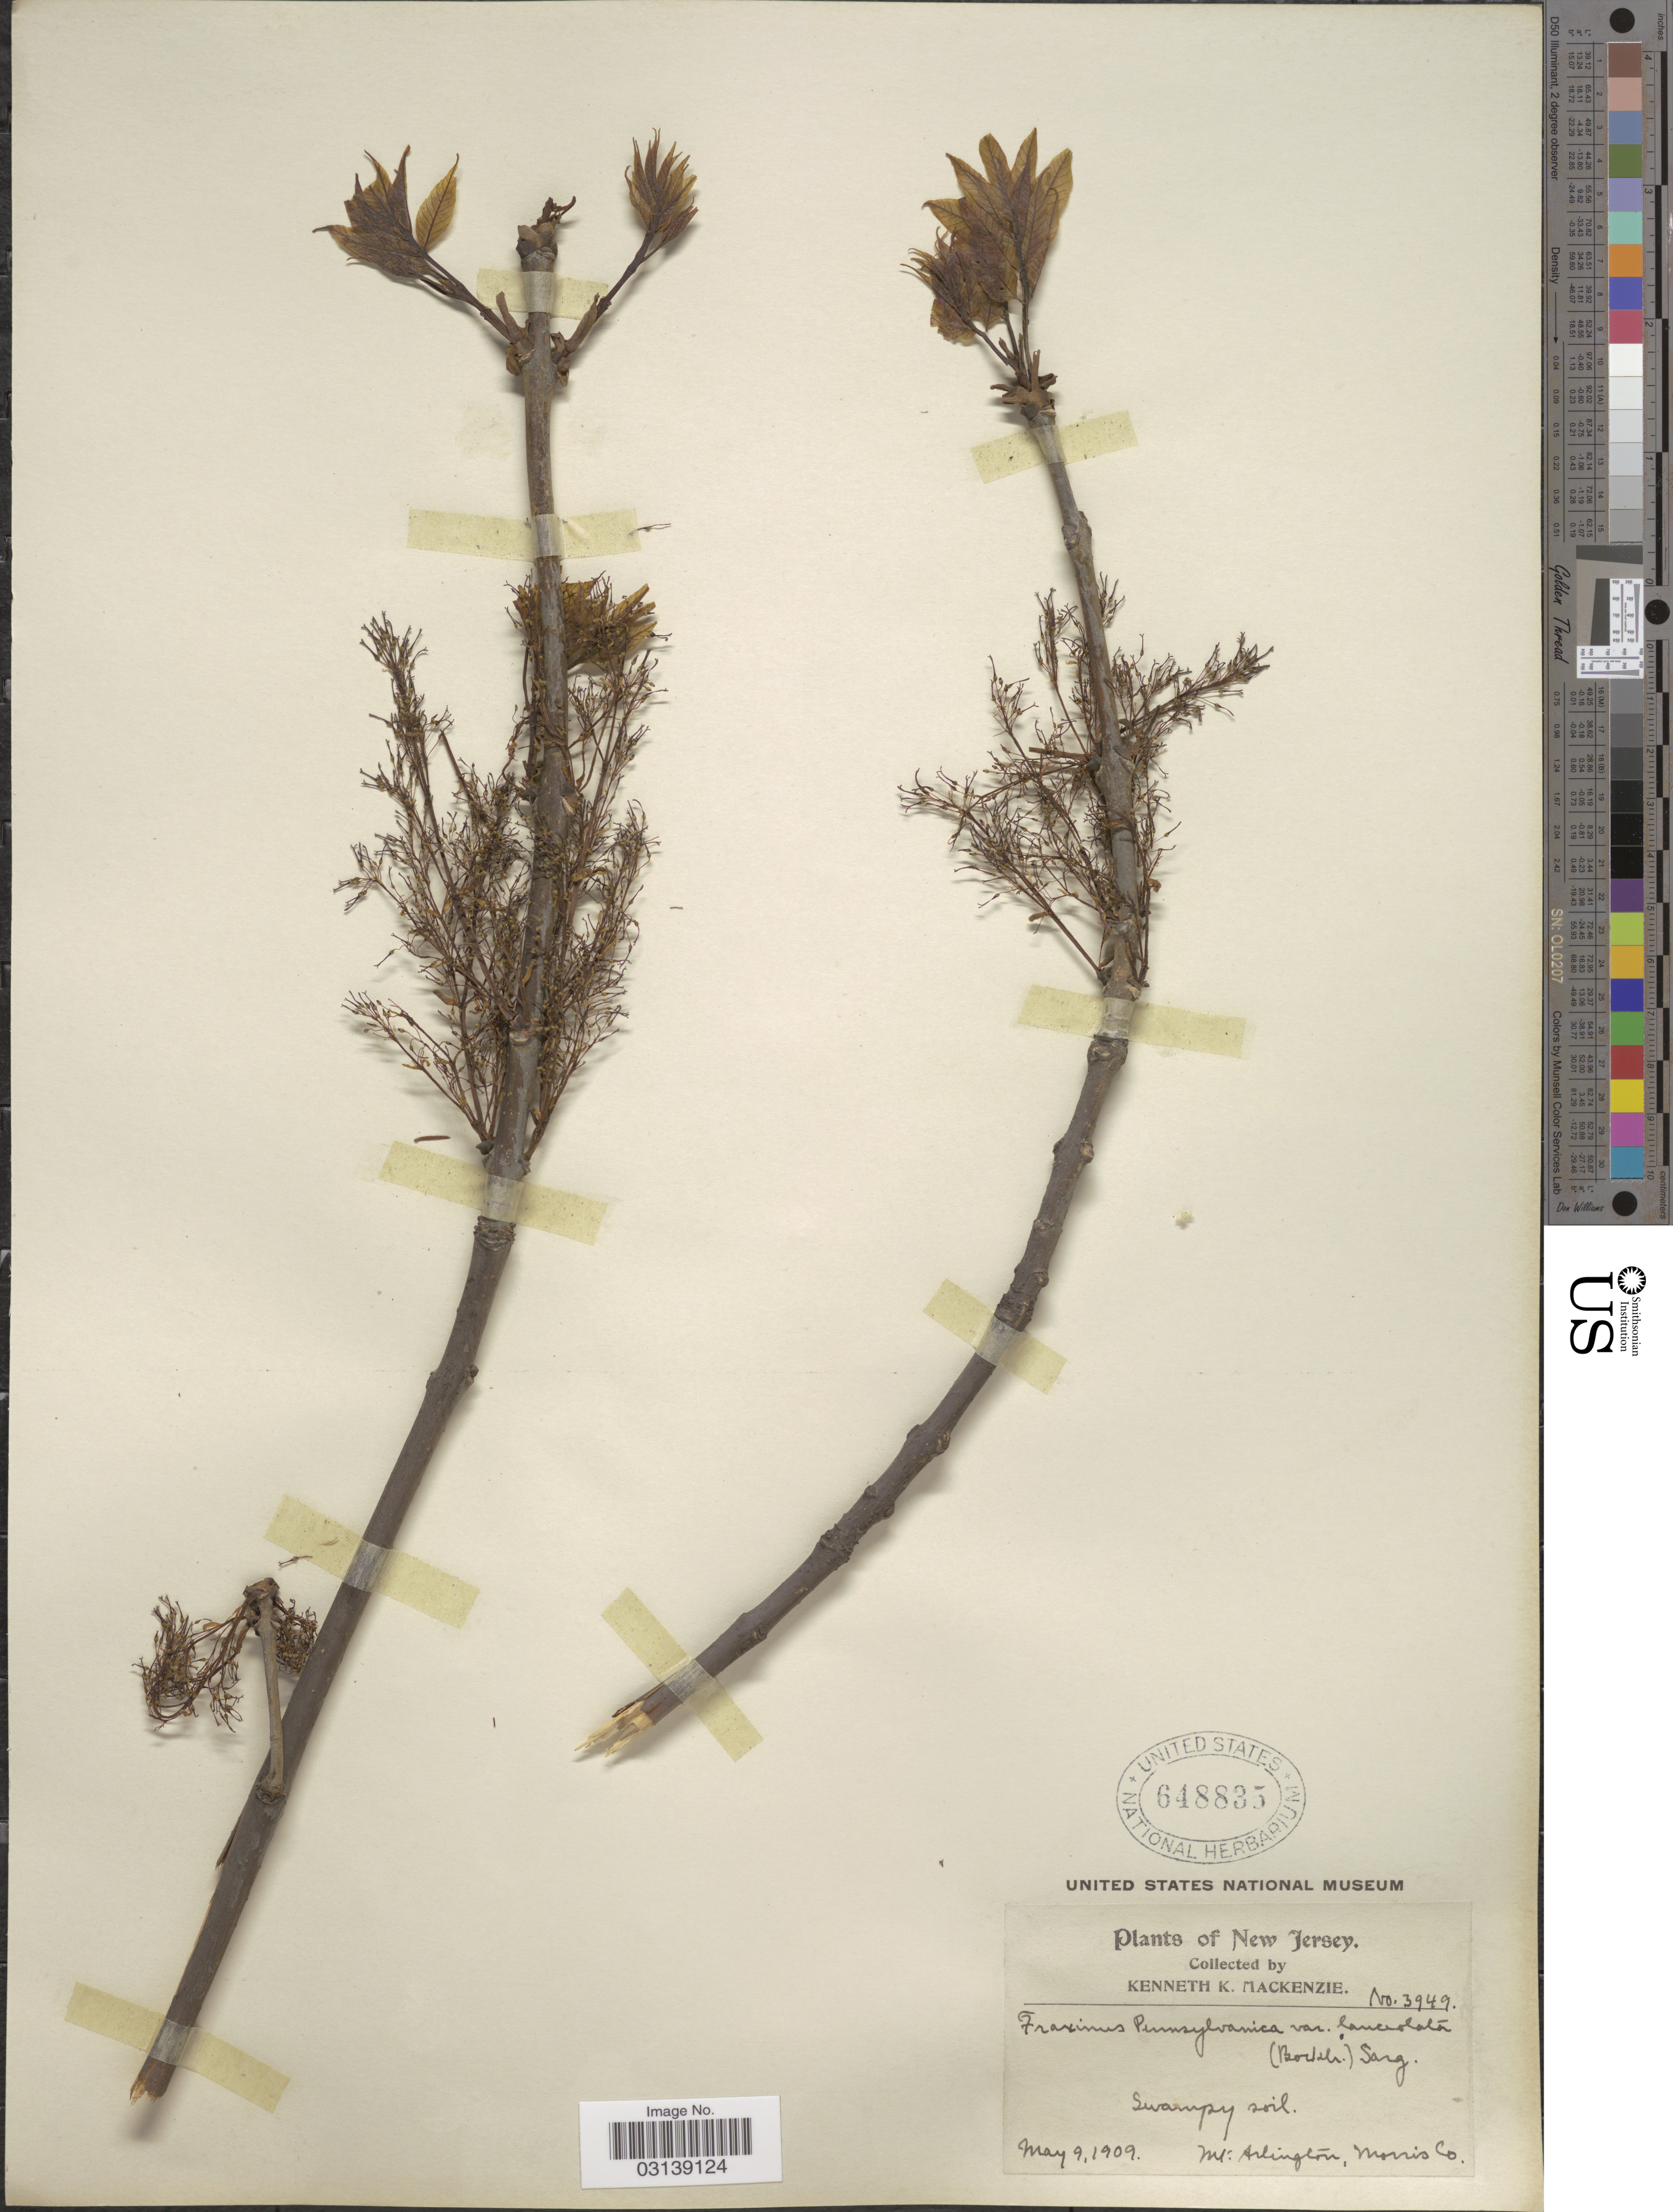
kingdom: Plantae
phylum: Tracheophyta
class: Magnoliopsida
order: Lamiales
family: Oleaceae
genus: Fraxinus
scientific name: Fraxinus pennsylvanica var. lanceolata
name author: Sarg.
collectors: K. K. Mackenzie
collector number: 3949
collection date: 1909-05-09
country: United States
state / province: New Jersey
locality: Mt. Arlington, Morris Co.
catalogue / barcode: US 648835